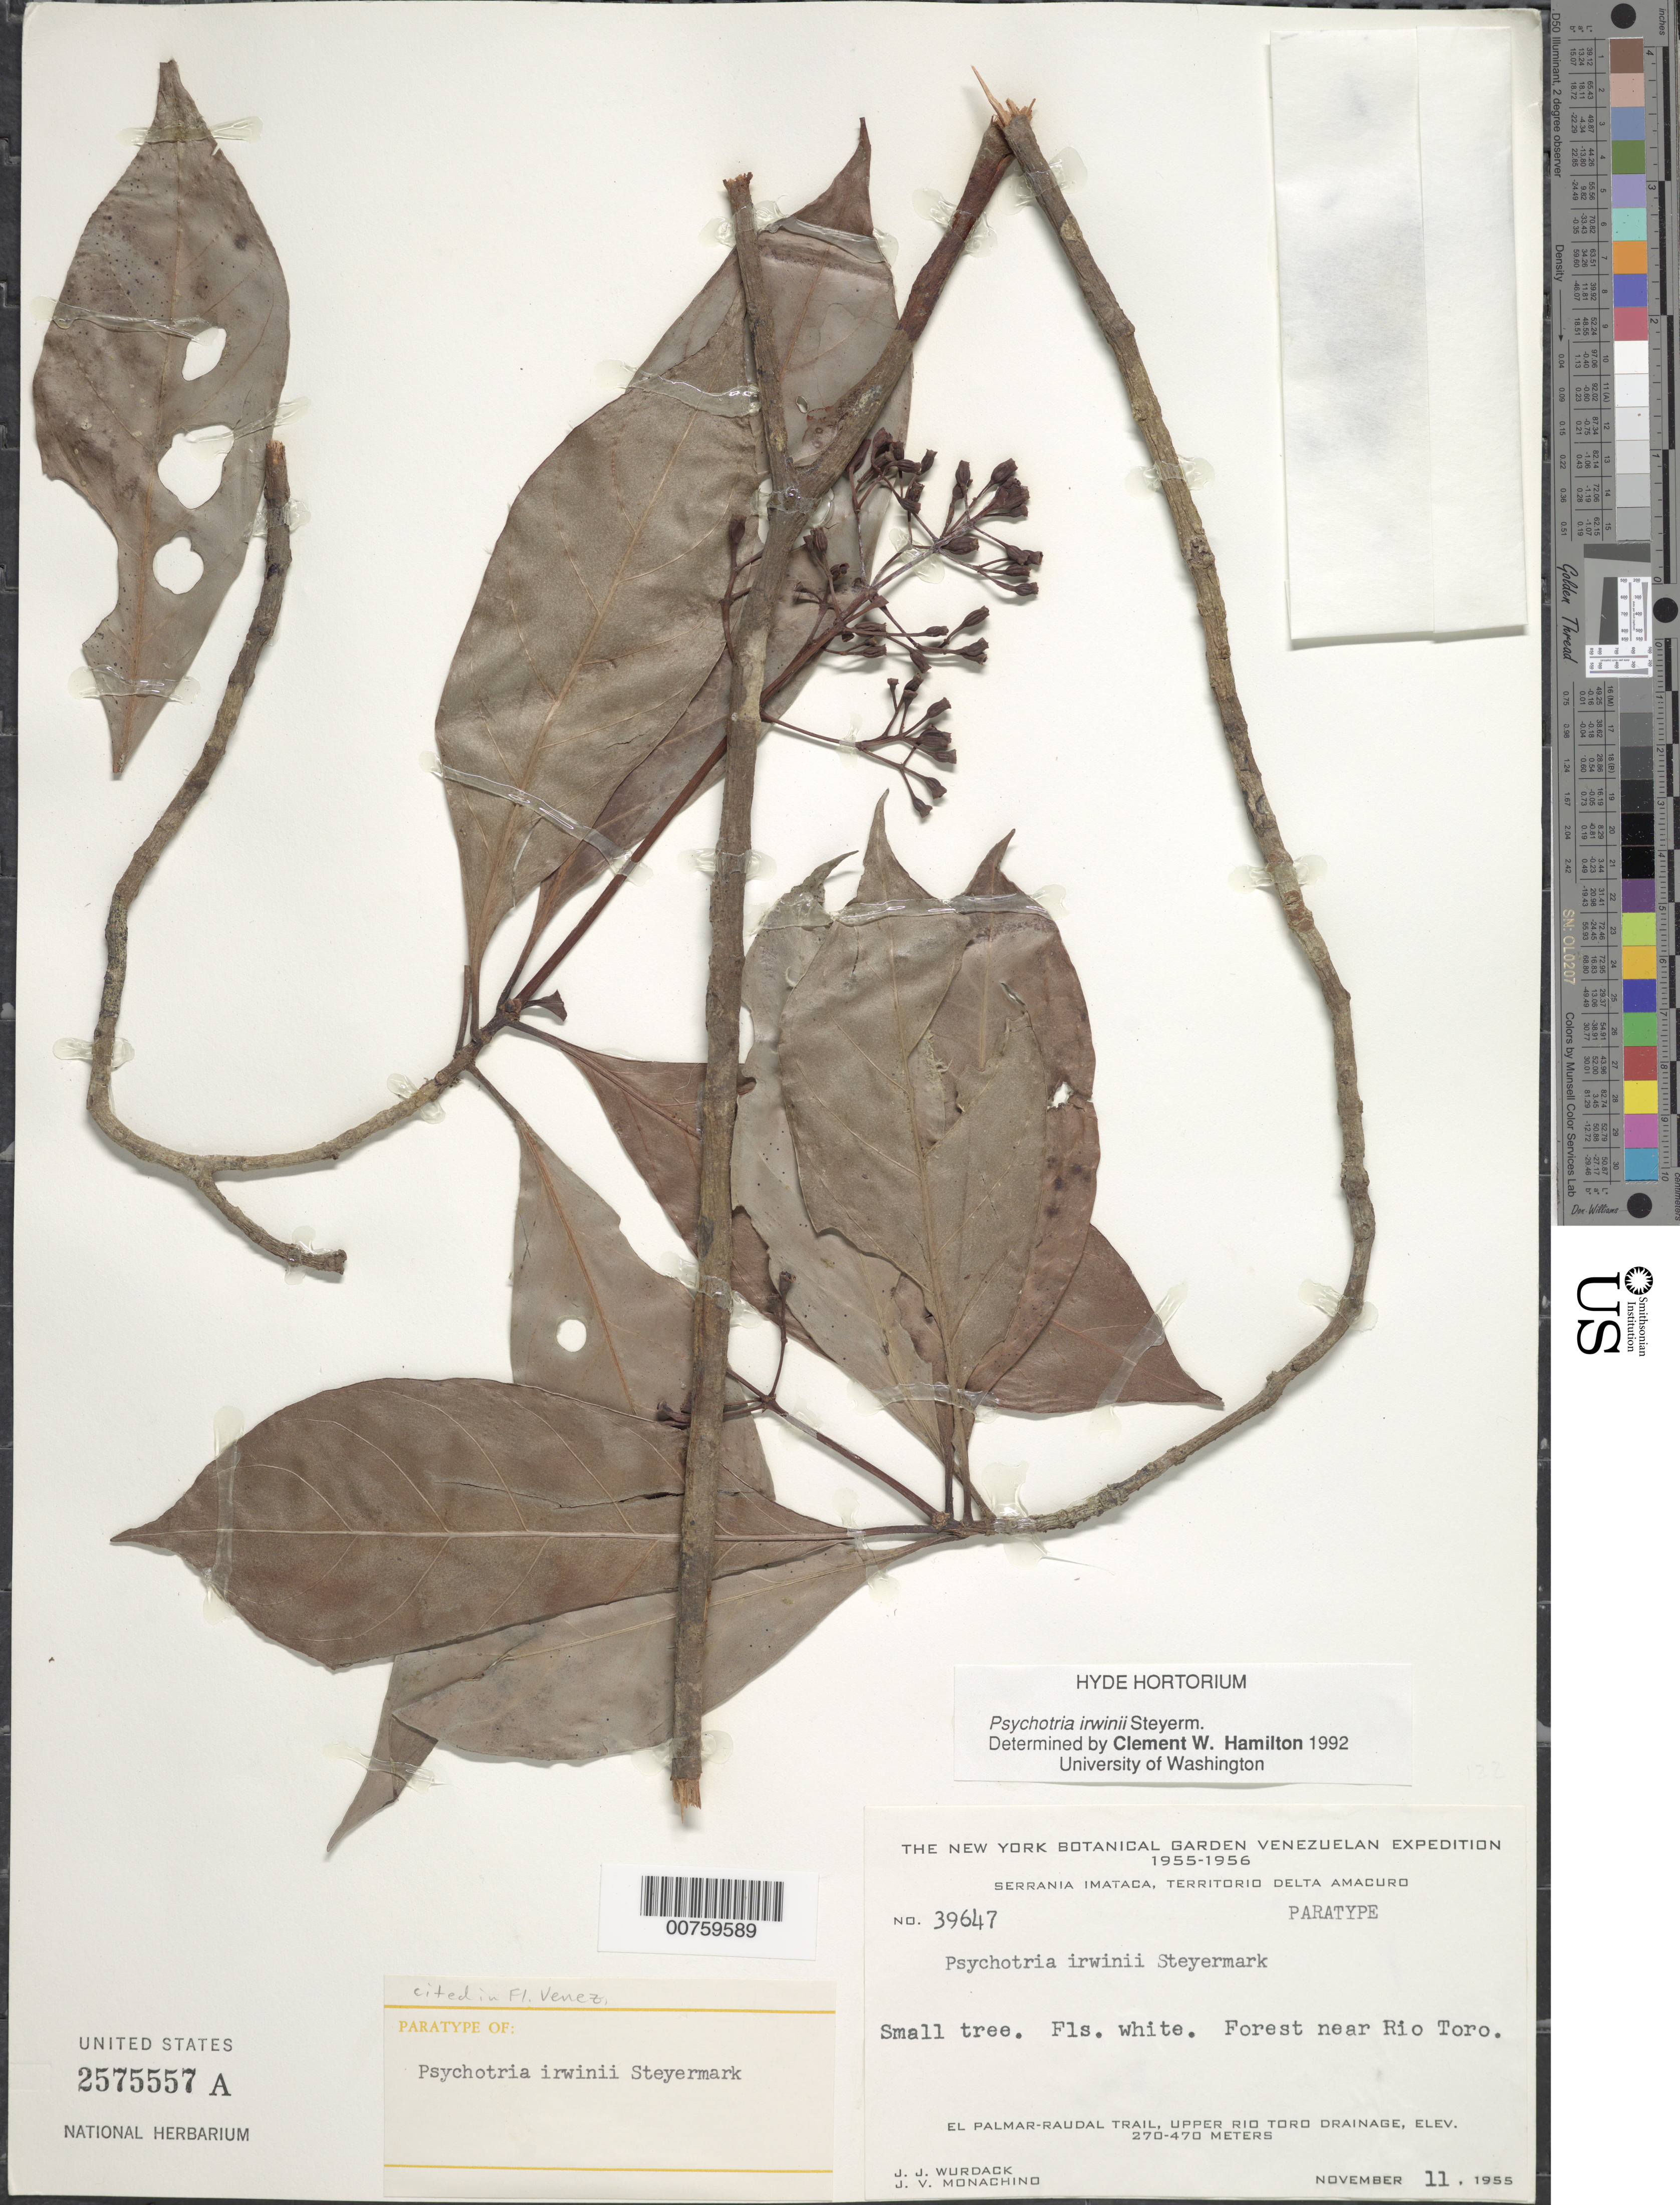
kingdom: Plantae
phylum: Tracheophyta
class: Magnoliopsida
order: Gentianales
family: Rubiaceae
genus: Psychotria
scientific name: Psychotria irwinii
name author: Steyerm.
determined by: Hamilton, C. W.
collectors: J. J. Wurdack & J. V. Monachino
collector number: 39647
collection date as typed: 11-Nov-55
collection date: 1955-11-11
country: Venezuela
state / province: Delta Amacuro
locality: Serrania Imataca, El Palmar-Raudal Trail, upper Río Toro drainage; 10 km S of Cerro Muerto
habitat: Forest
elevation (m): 270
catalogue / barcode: US 2575557A